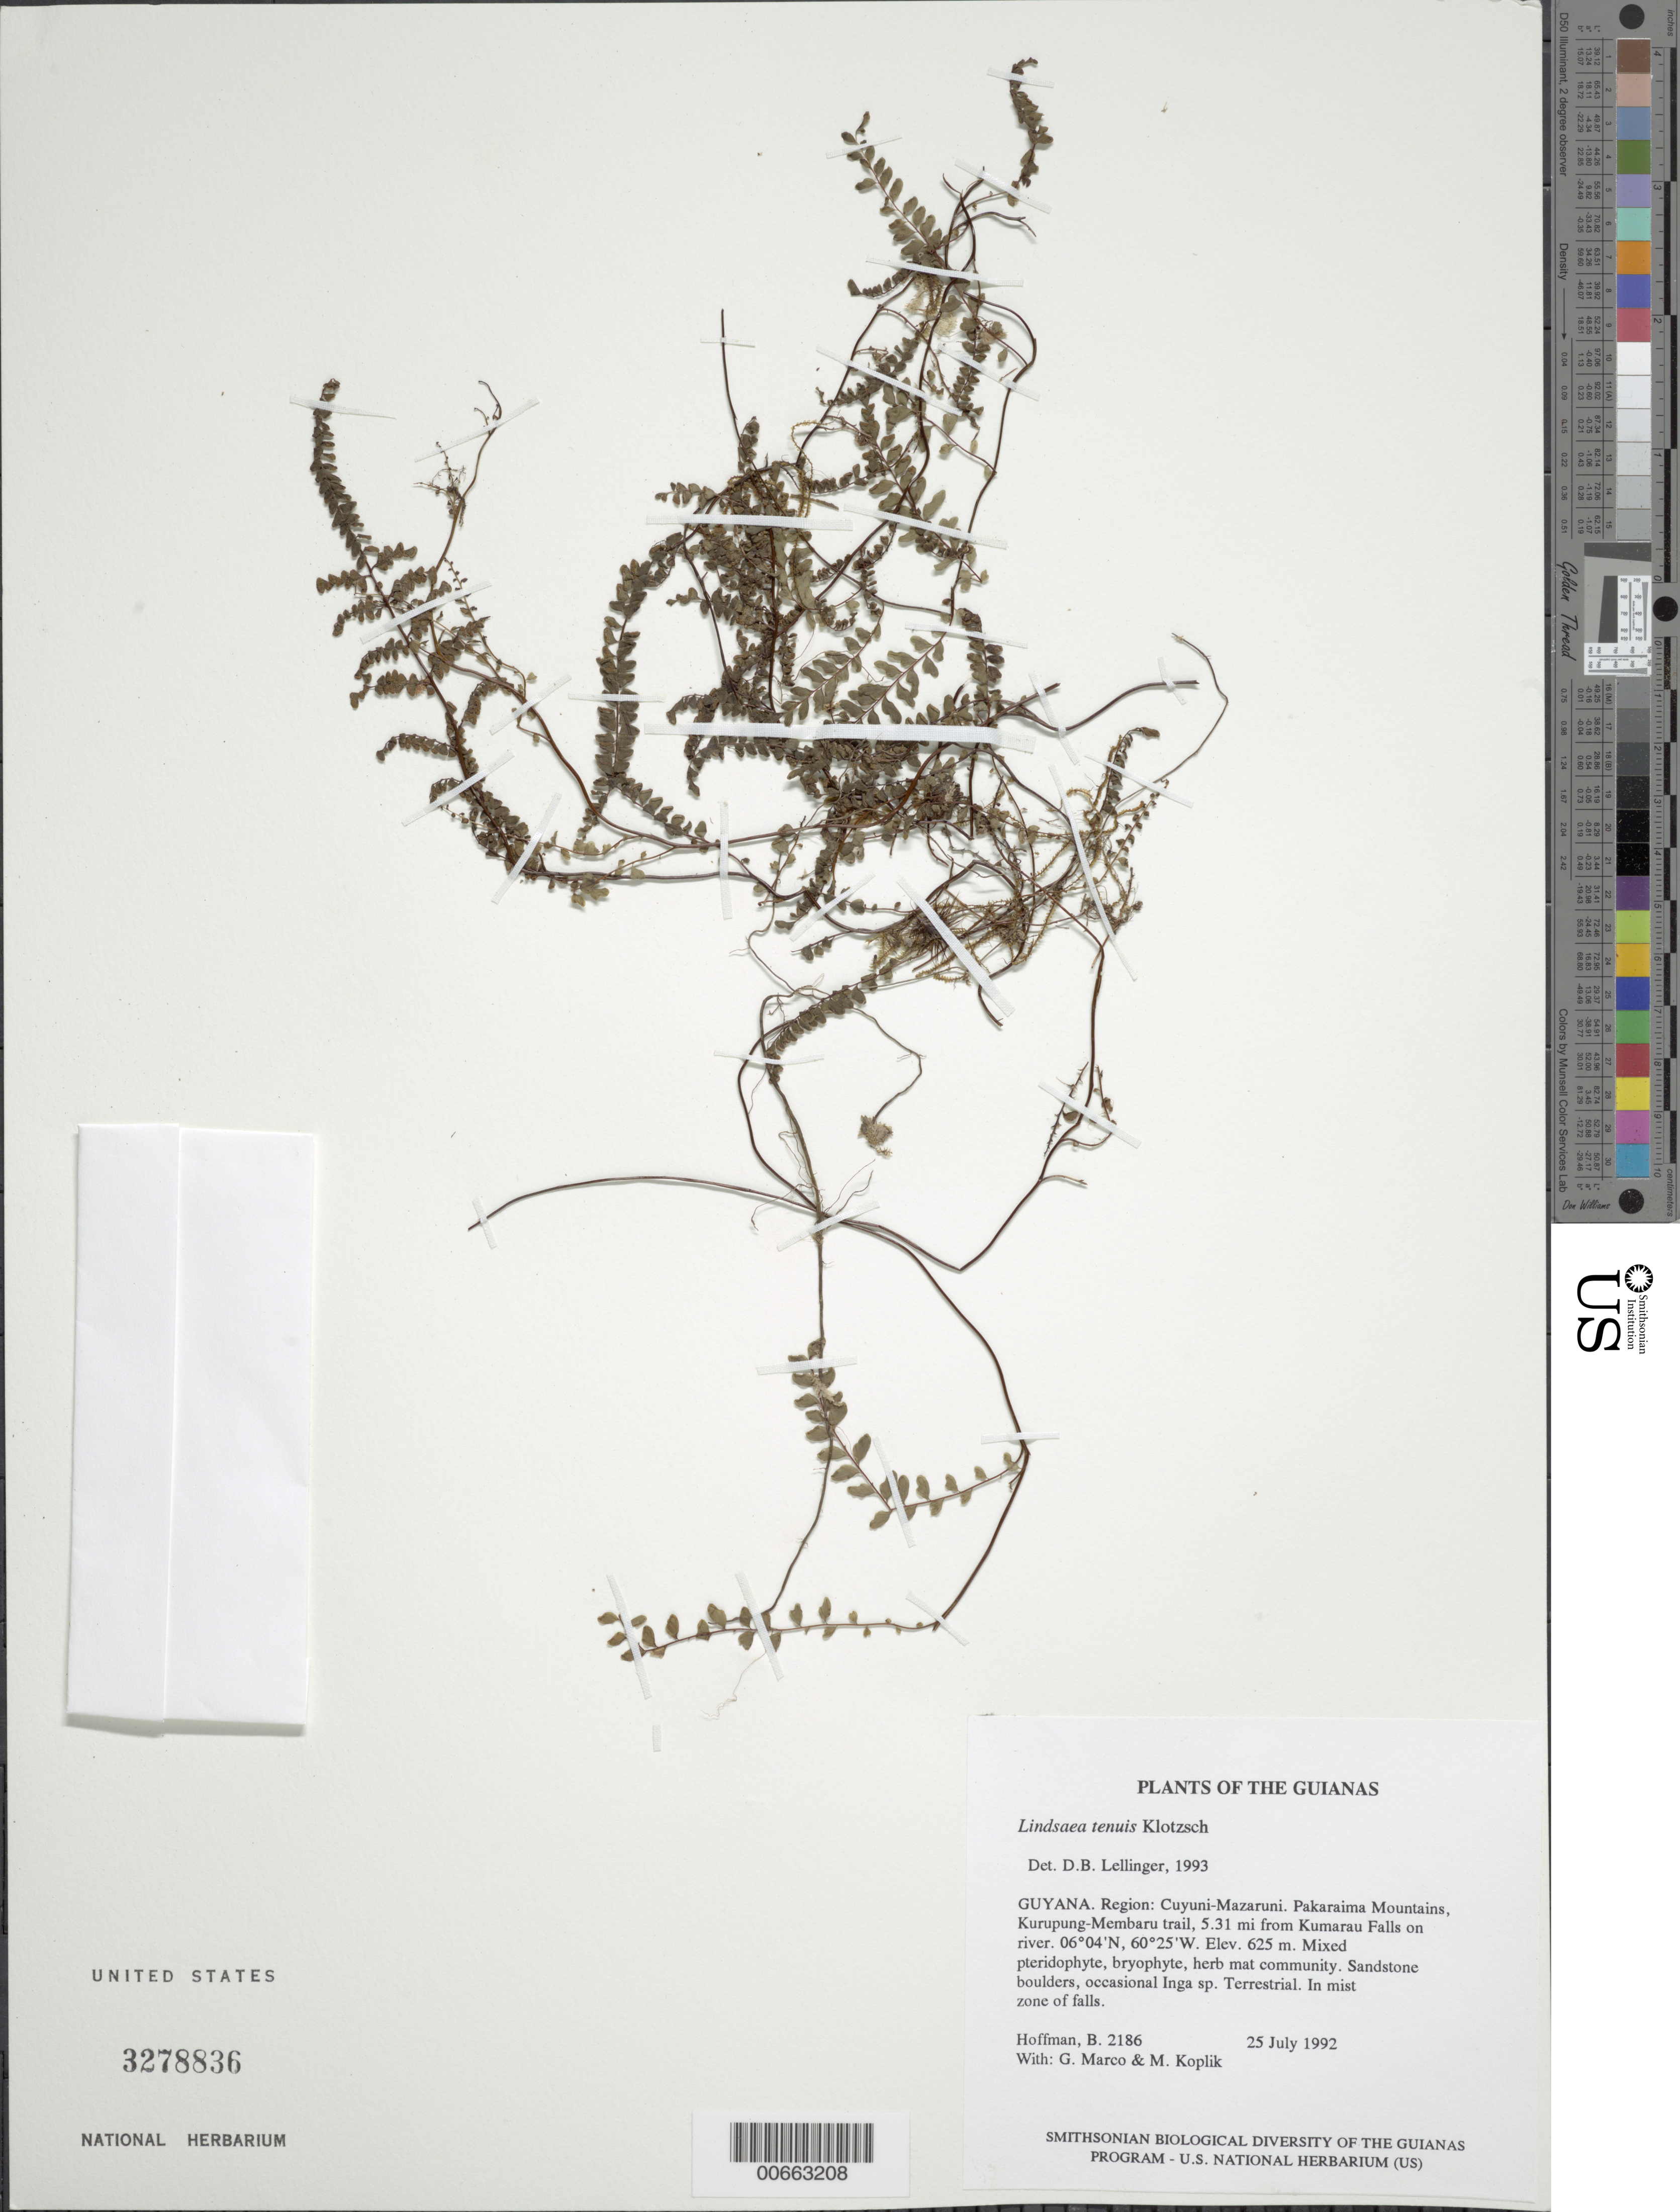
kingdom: Plantae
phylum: Tracheophyta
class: Polypodiopsida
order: Polypodiales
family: Lindsaeaceae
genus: Lindsaea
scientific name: Lindsaea tenuis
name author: Klotzsch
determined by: Lellinger, David B., (BOT), Smithsonian Institution - National Museum of Natural History (UNITED STATES)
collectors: B. Hoffman, G. Marco & M. Koplik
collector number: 2186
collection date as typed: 25 July 1992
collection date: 1992-07-25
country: Guyana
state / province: Cuyuni-Mazaruni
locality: Pakaraima Mountains, Kurupung-Membaru trail, 2.75 km WSW from Kumarau Falls on Kurupung River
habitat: Mixed pteridophyte, bryophyte, herb mat community. Sandstone boulders, occasional Inga sp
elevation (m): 625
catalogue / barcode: US 3278836